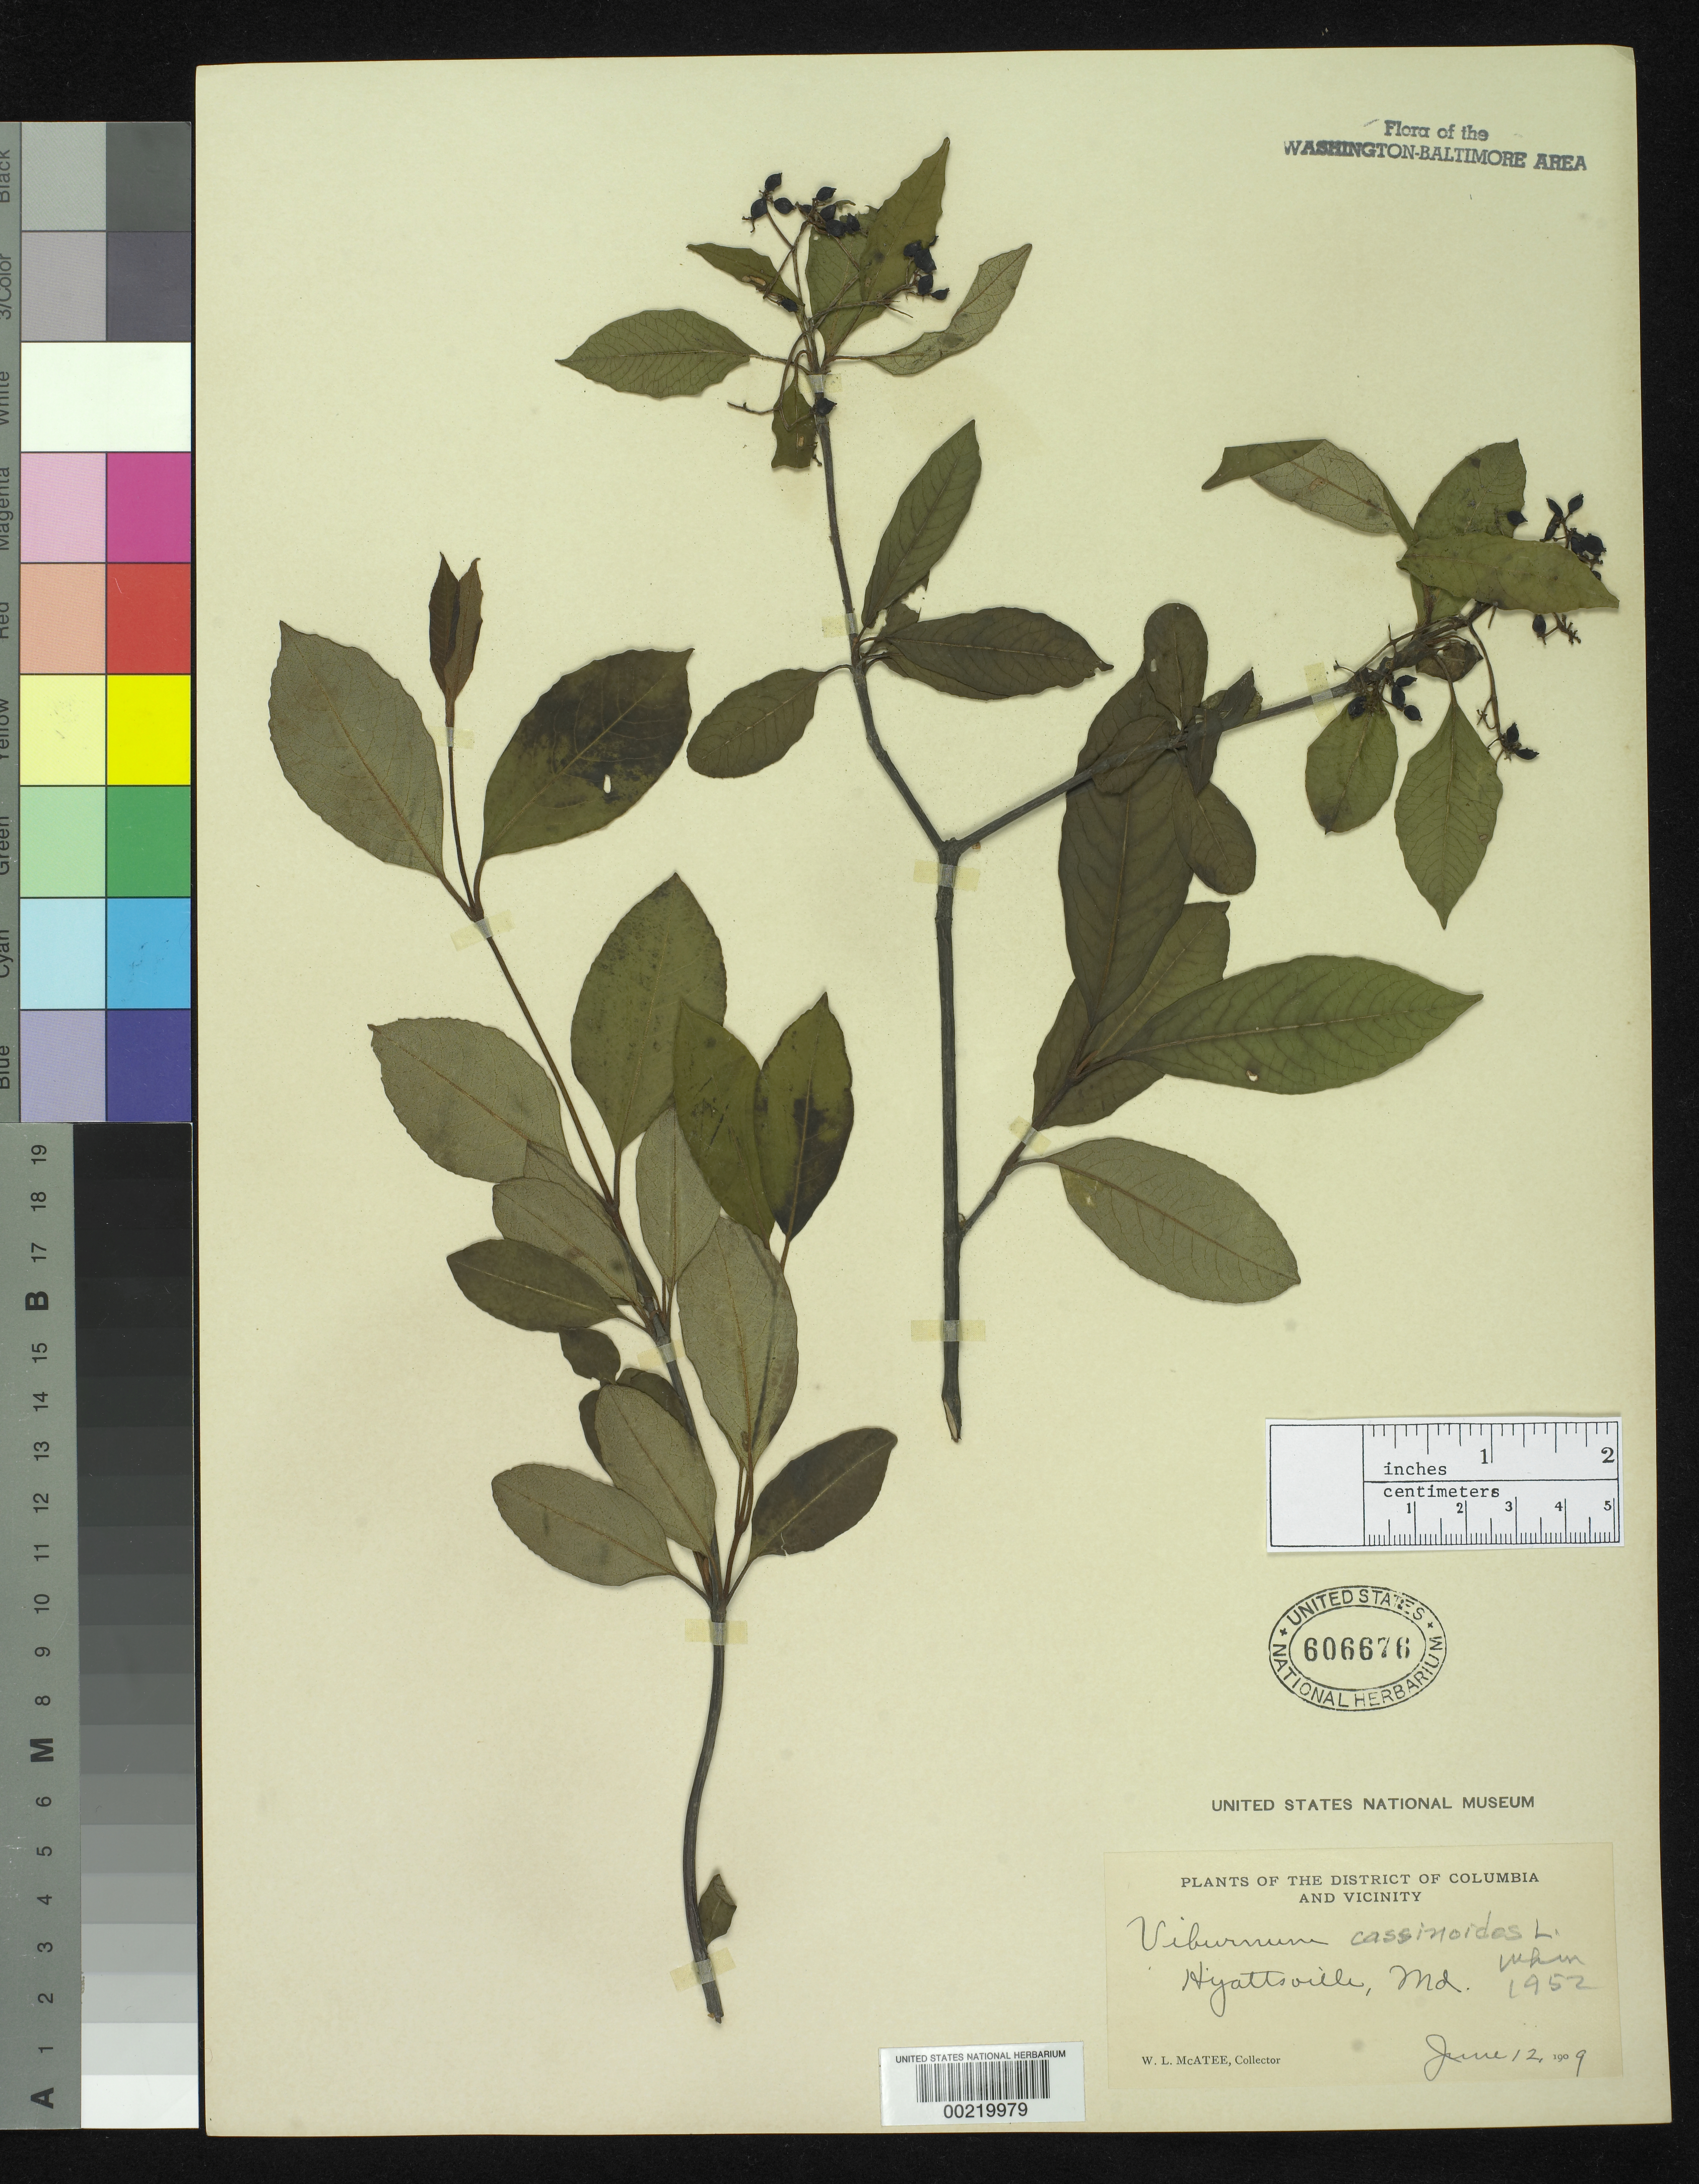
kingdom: Plantae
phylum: Tracheophyta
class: Magnoliopsida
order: Dipsacales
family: Viburnaceae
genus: Viburnum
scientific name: Viburnum cassinoides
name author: L.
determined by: McAtee, W. L.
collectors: W. McAtee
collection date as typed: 12 Jun 1909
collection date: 1909-06-12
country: United States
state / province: Maryland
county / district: Prince George's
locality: Hyattsville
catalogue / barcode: US 606676